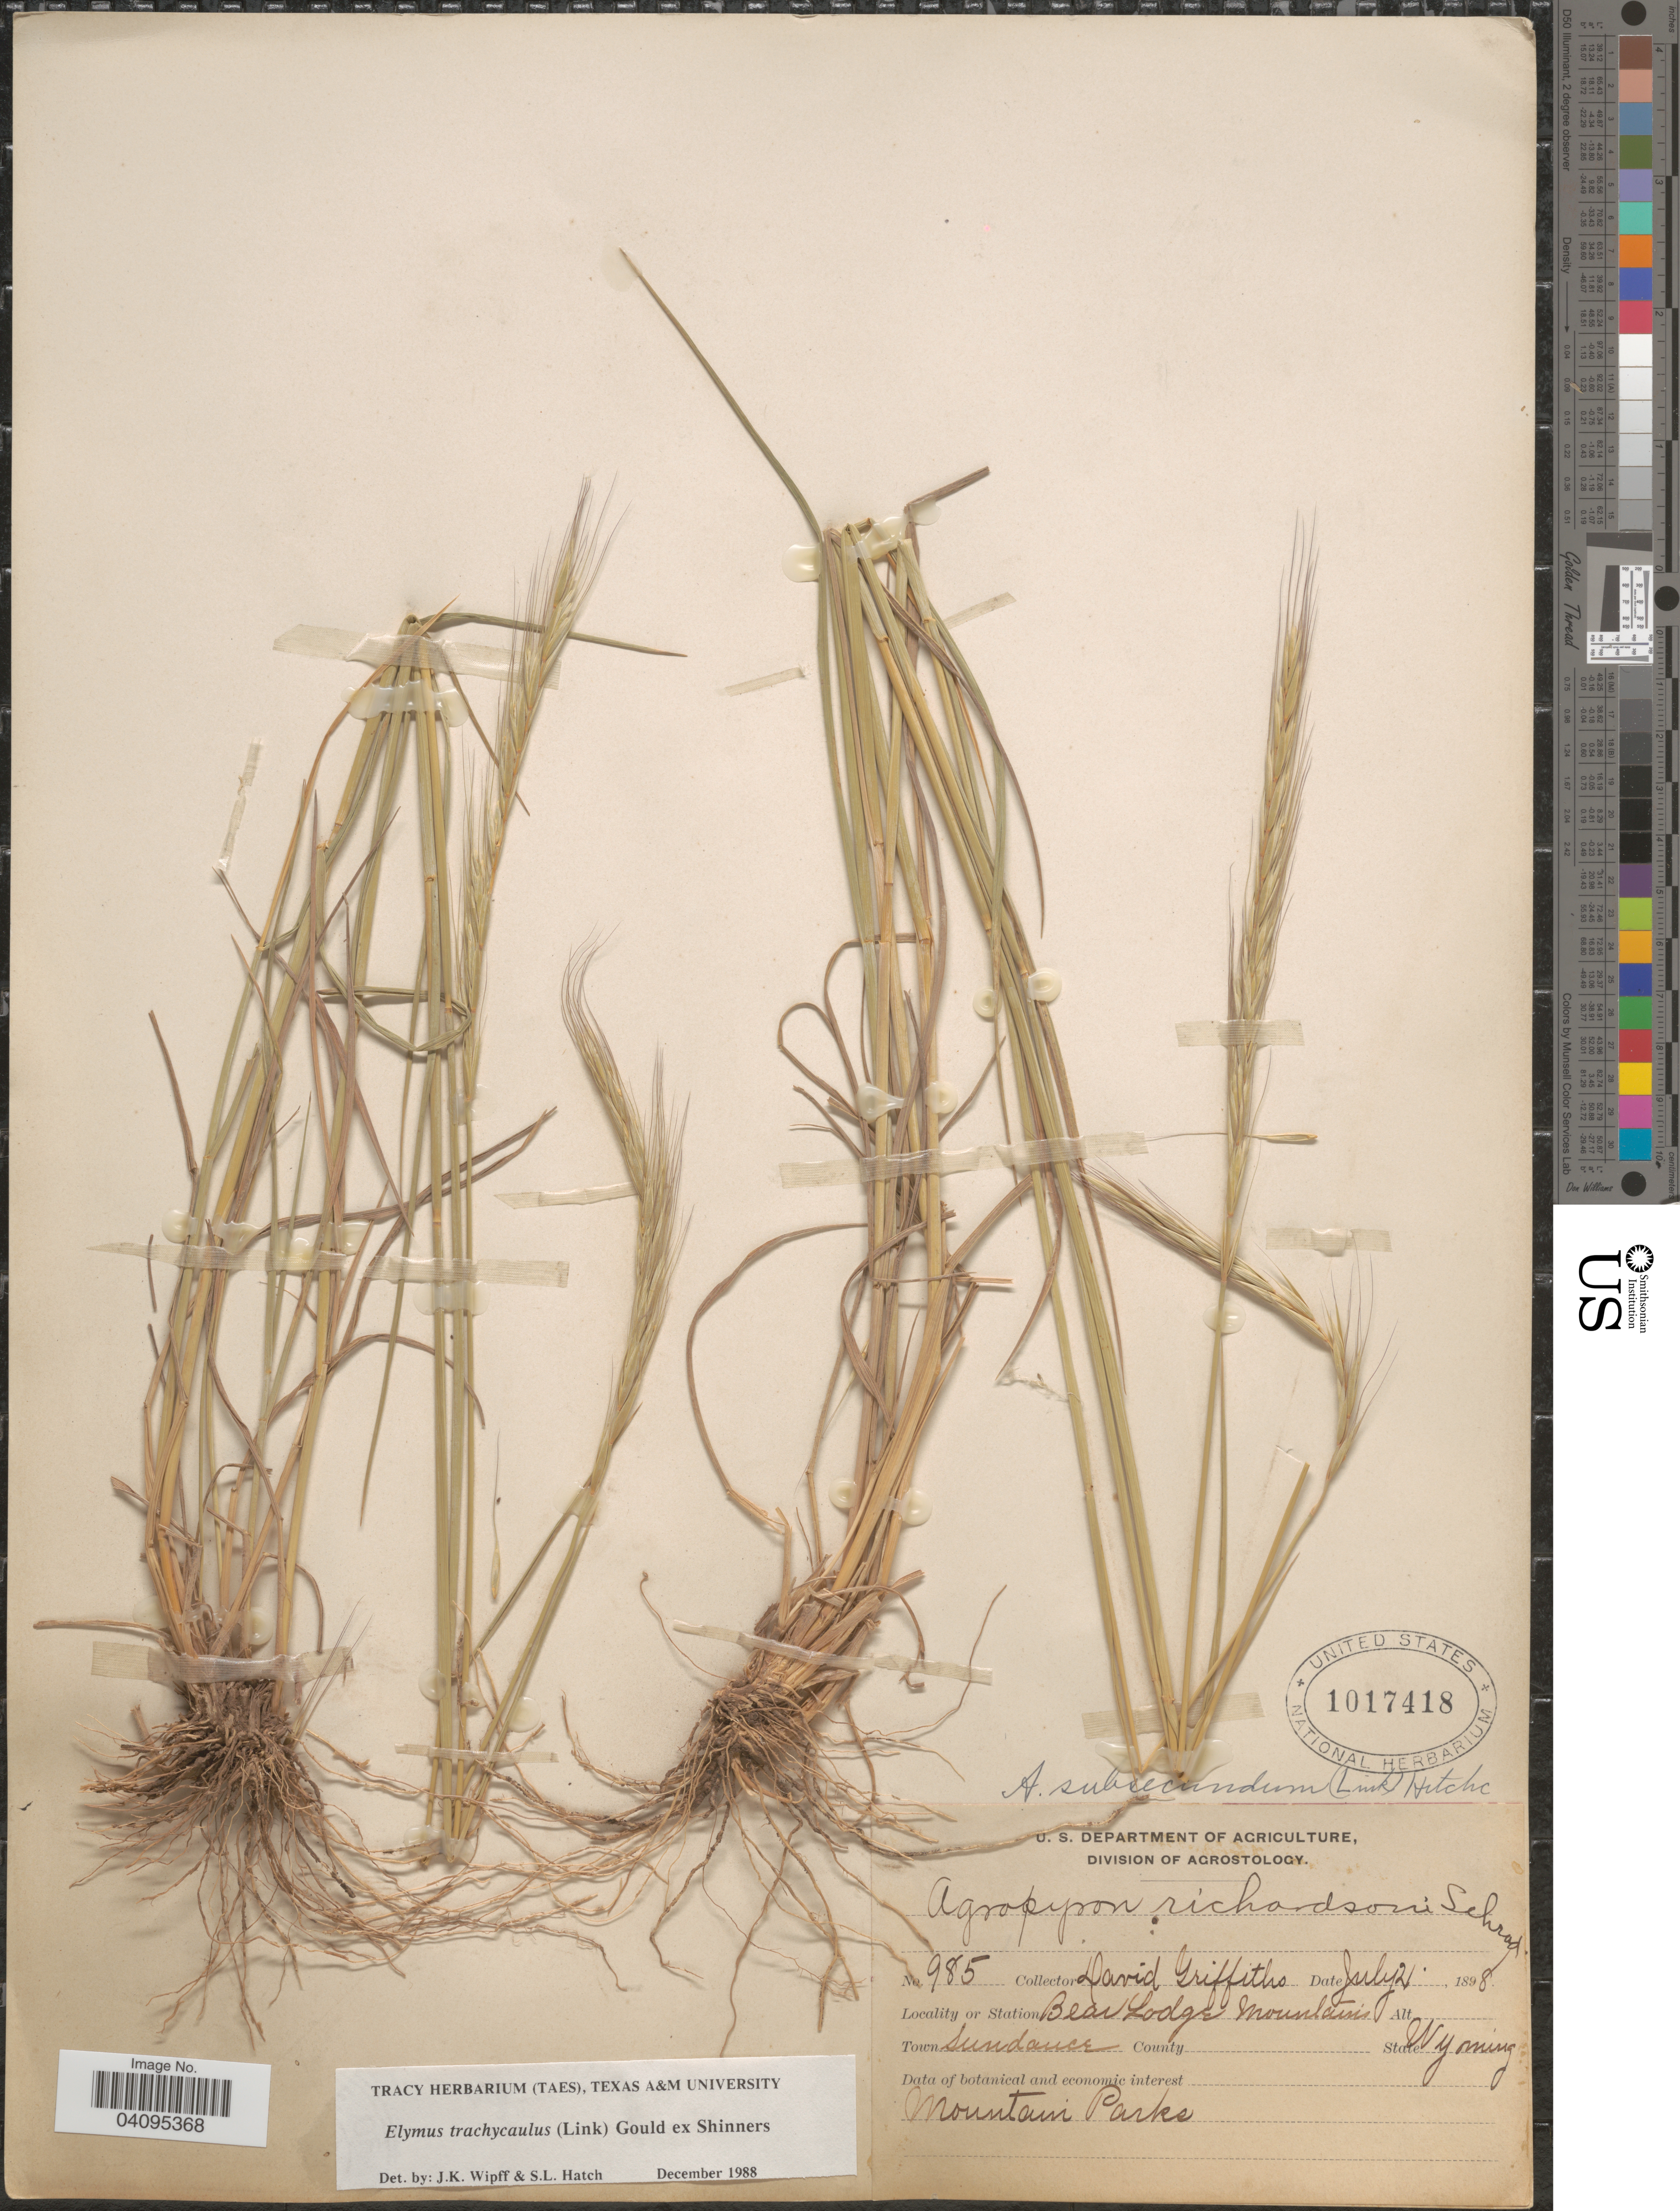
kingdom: Plantae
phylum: Tracheophyta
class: Liliopsida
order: Poales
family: Poaceae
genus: Elymus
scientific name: Elymus trachycaulus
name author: (Link) Gould ex Shinners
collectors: D. Griffiths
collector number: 985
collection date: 1898-07-21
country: United States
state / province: Wyoming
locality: Bear Lodge Mountains. Town Sundance. Mountain Parks.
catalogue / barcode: US 1017418